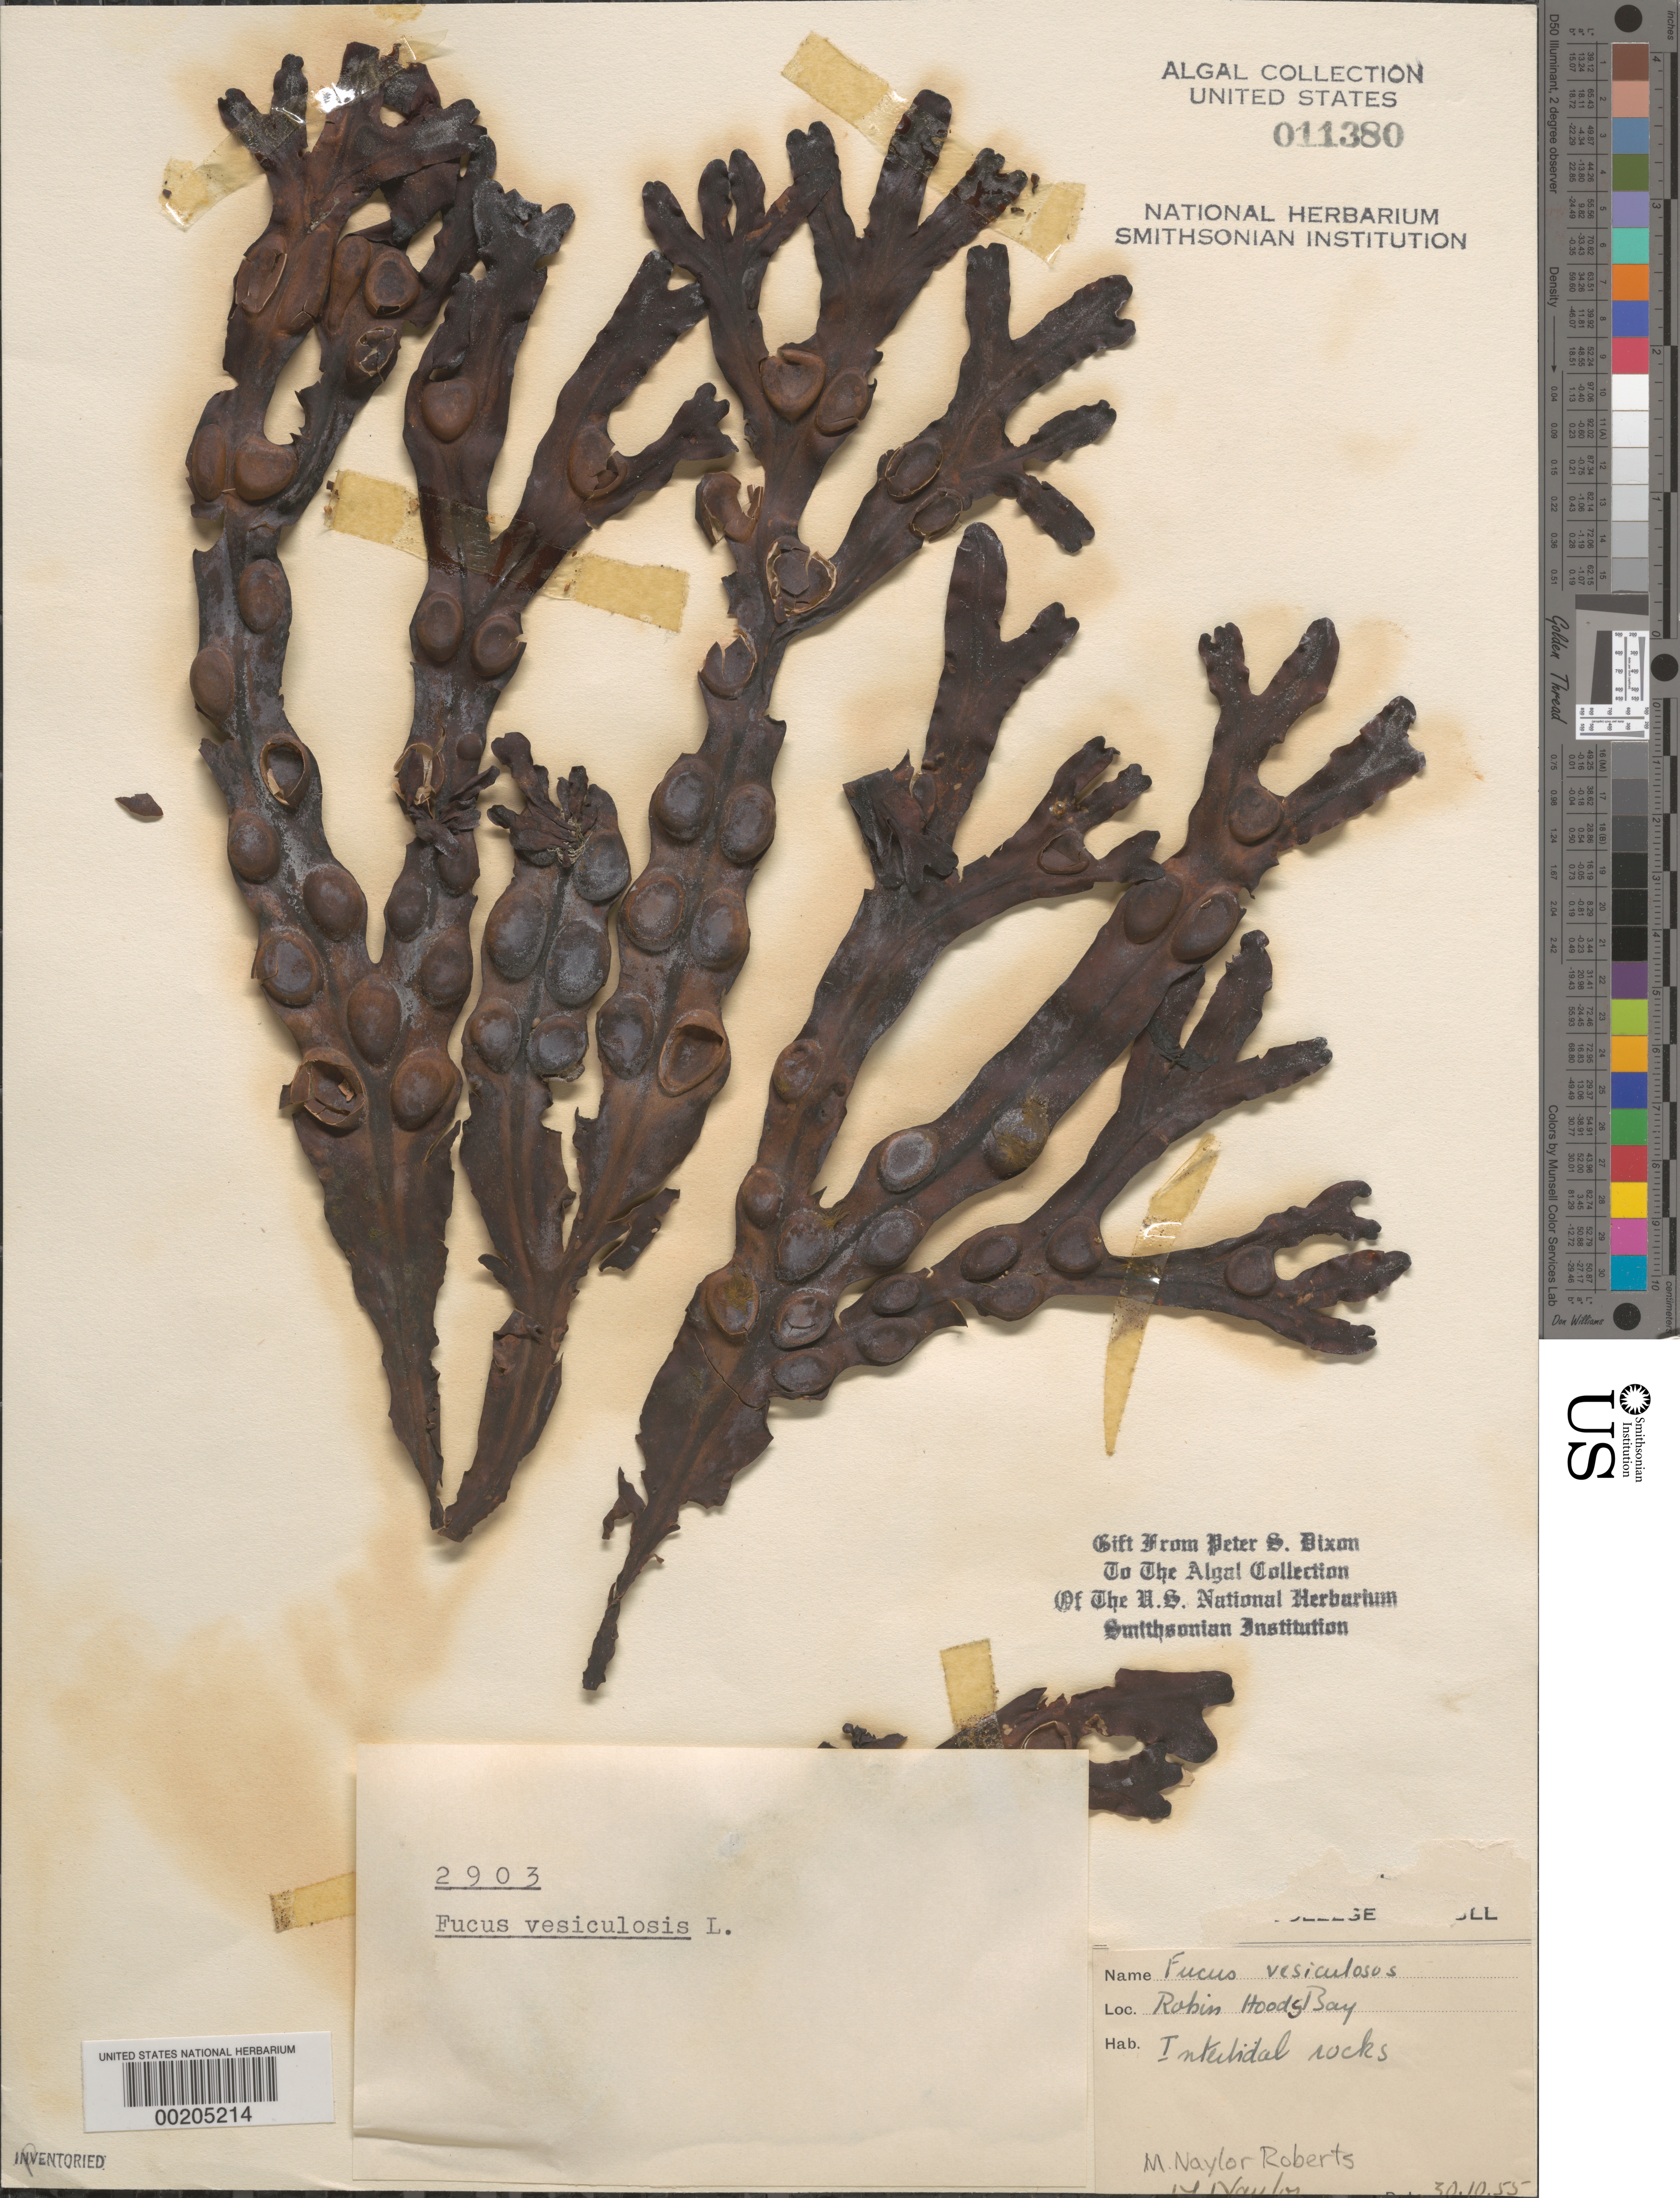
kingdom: Chromista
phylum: Ochrophyta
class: Phaeophyceae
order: Fucales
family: Fucaceae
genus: Fucus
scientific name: Fucus vesiculosus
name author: L.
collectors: M. Roberts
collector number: PSD 2903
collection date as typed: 30 Oct 1955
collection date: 1955-10-30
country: United Kingdom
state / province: England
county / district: North Yorkshire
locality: Robin Hoods Bay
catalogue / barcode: US 11380